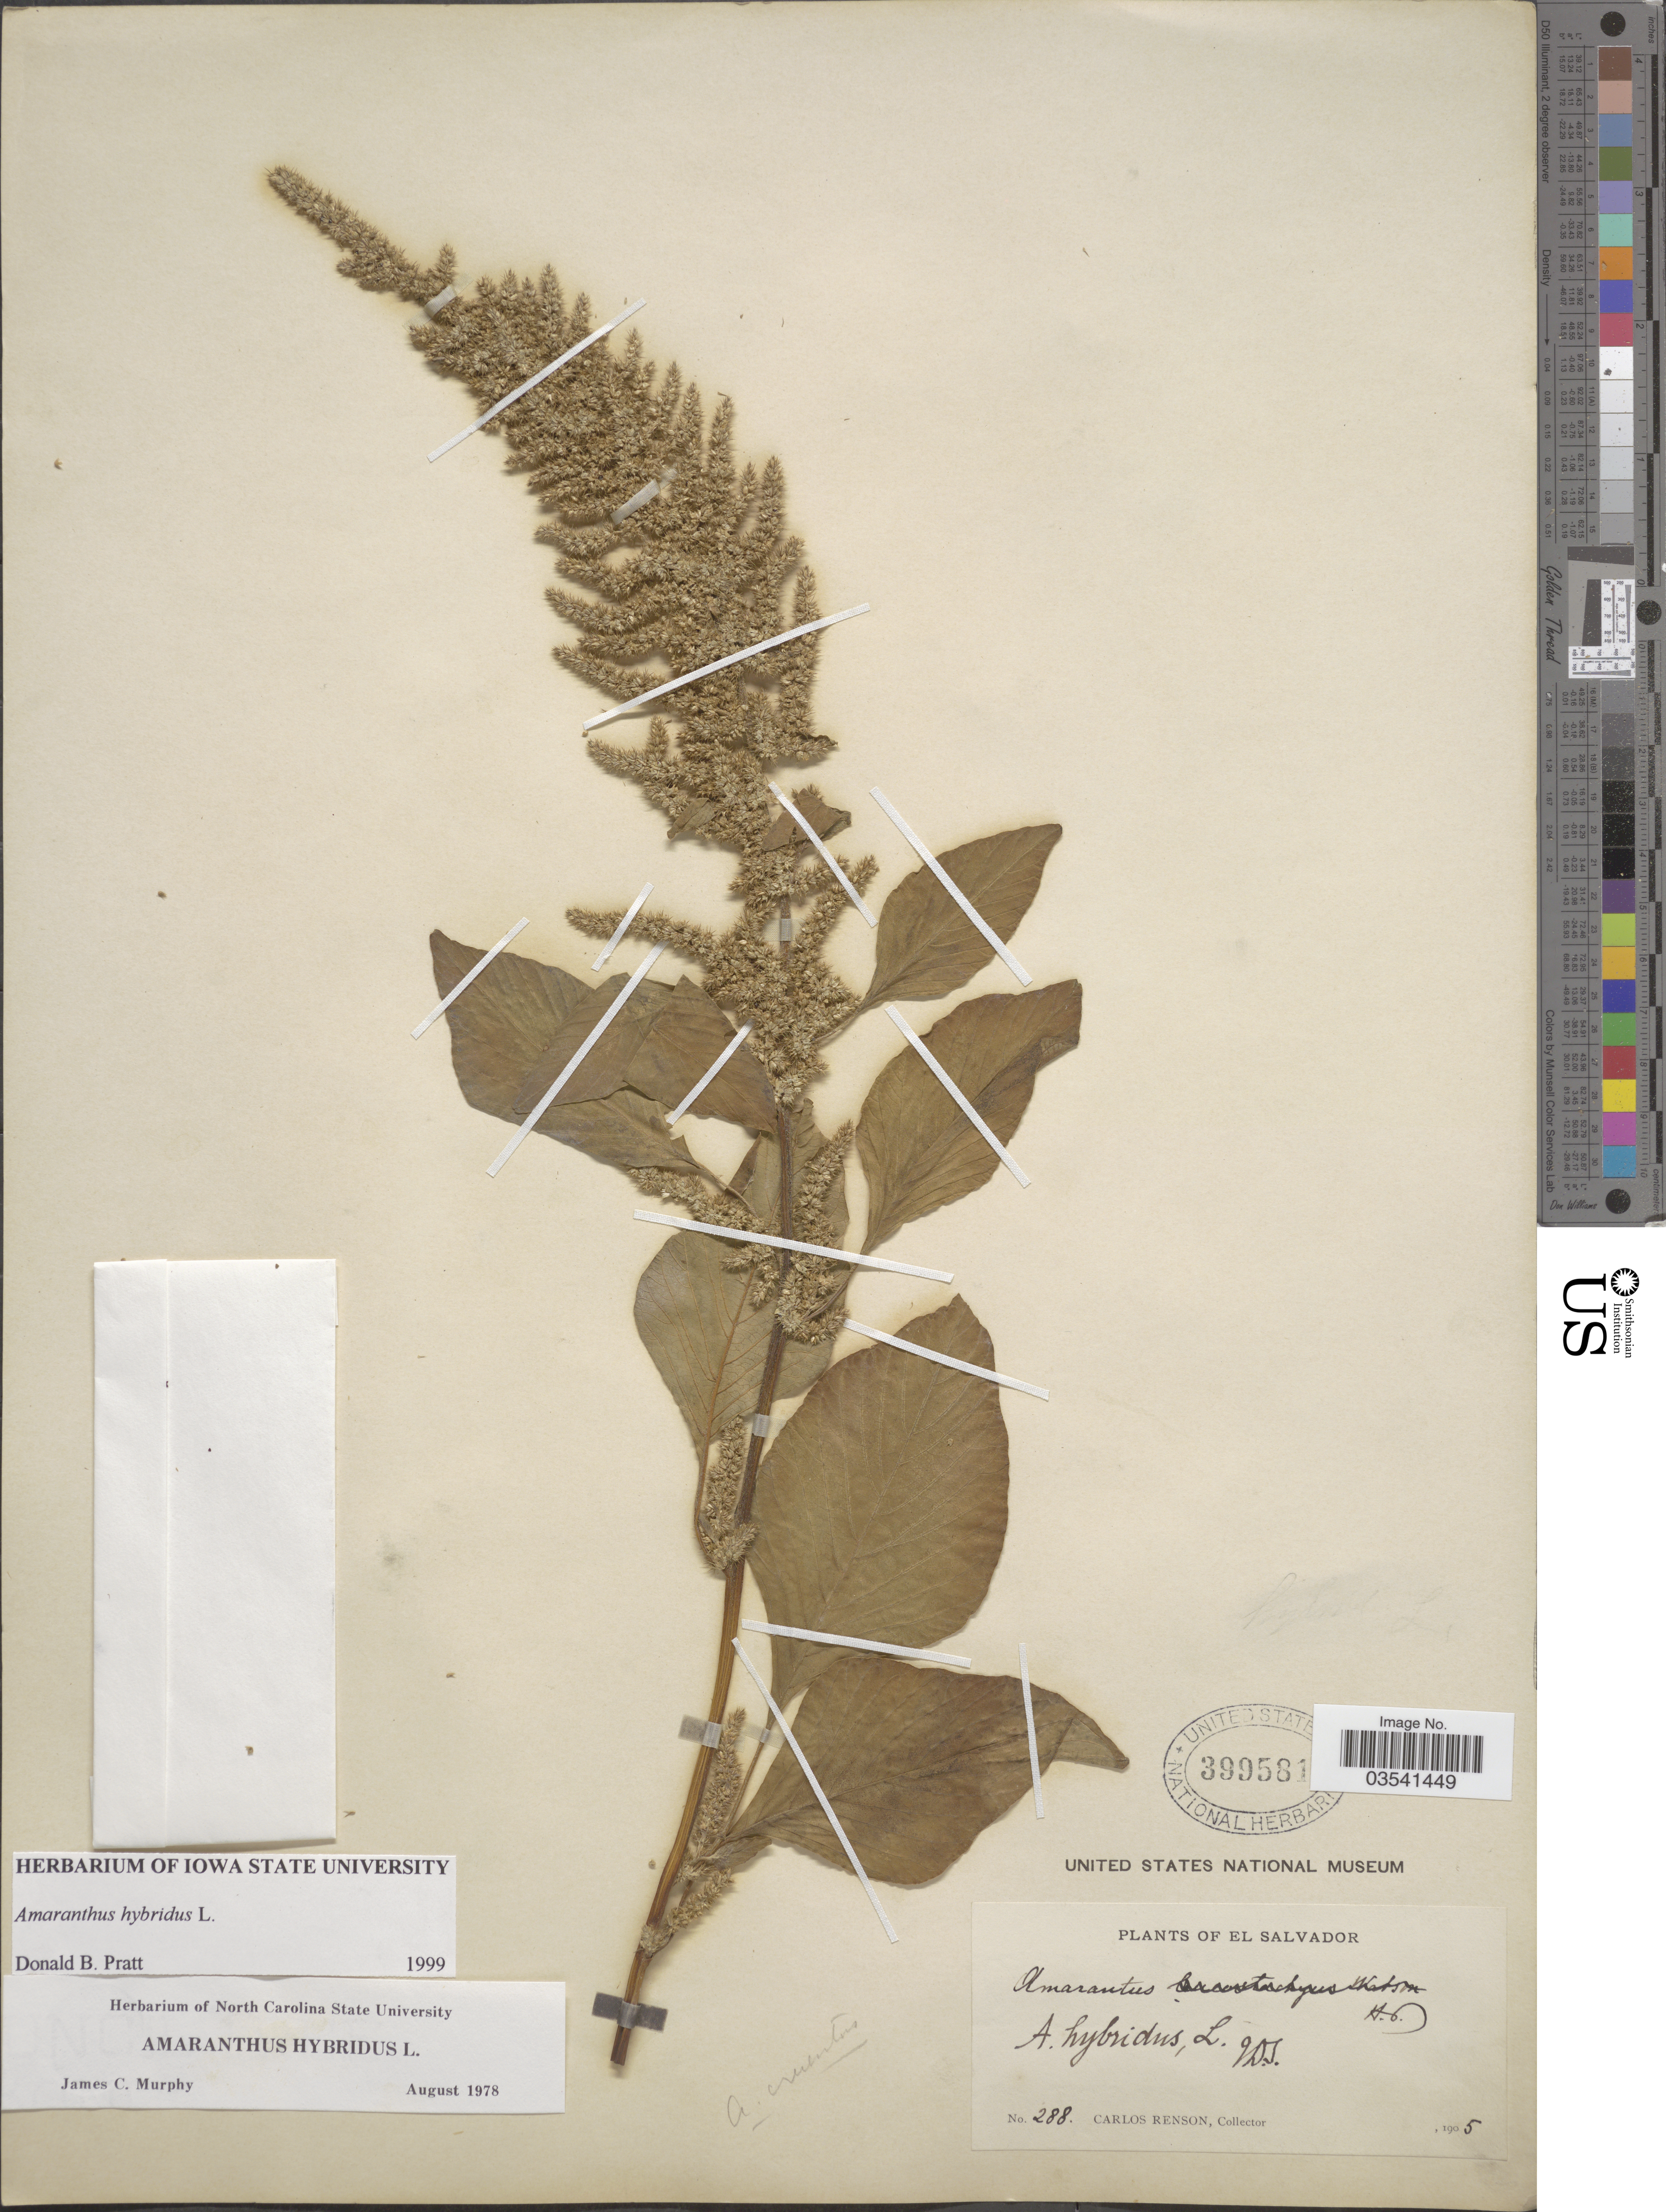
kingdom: Plantae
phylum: Tracheophyta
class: Magnoliopsida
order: Caryophyllales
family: Amaranthaceae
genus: Amaranthus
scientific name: Amaranthus hybridus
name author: L.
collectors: C. Renson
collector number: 288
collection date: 1905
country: El Salvador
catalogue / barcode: US 399581